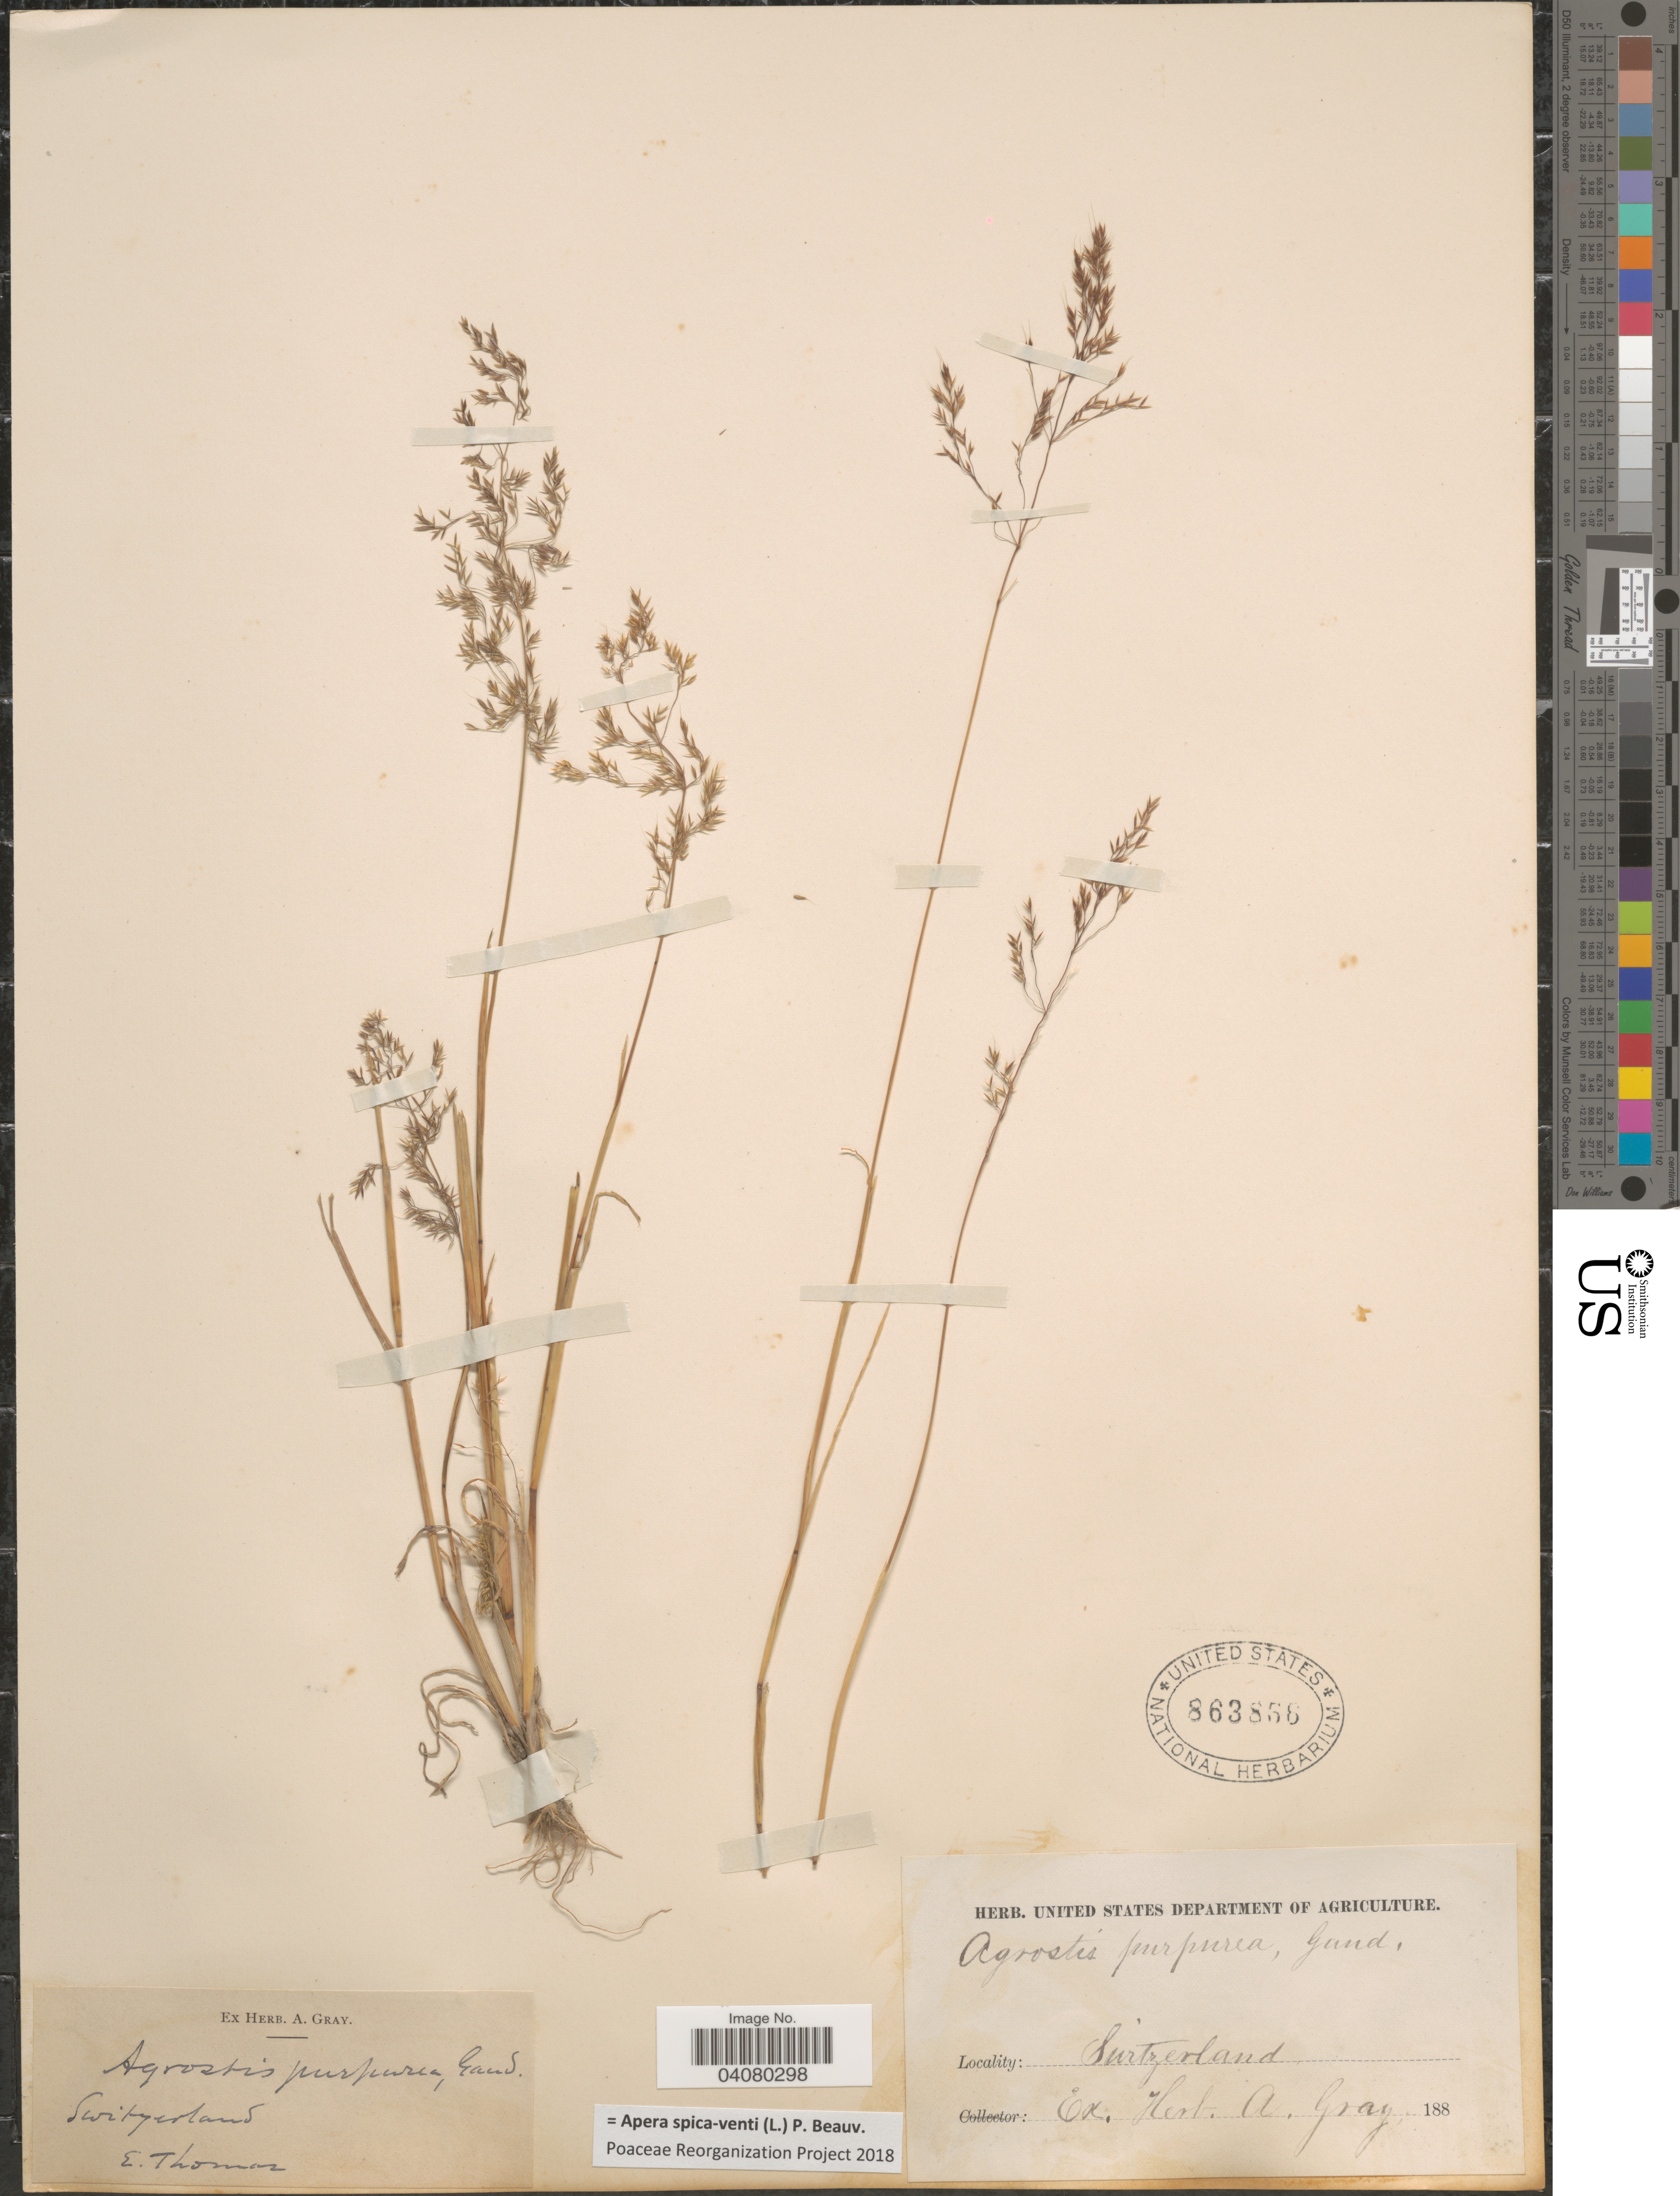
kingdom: Plantae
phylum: Tracheophyta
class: Liliopsida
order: Poales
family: Poaceae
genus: Apera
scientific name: Apera spica-venti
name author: (L.) P. Beauv.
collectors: E. Thomas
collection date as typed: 188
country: Switzerland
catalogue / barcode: US 863856